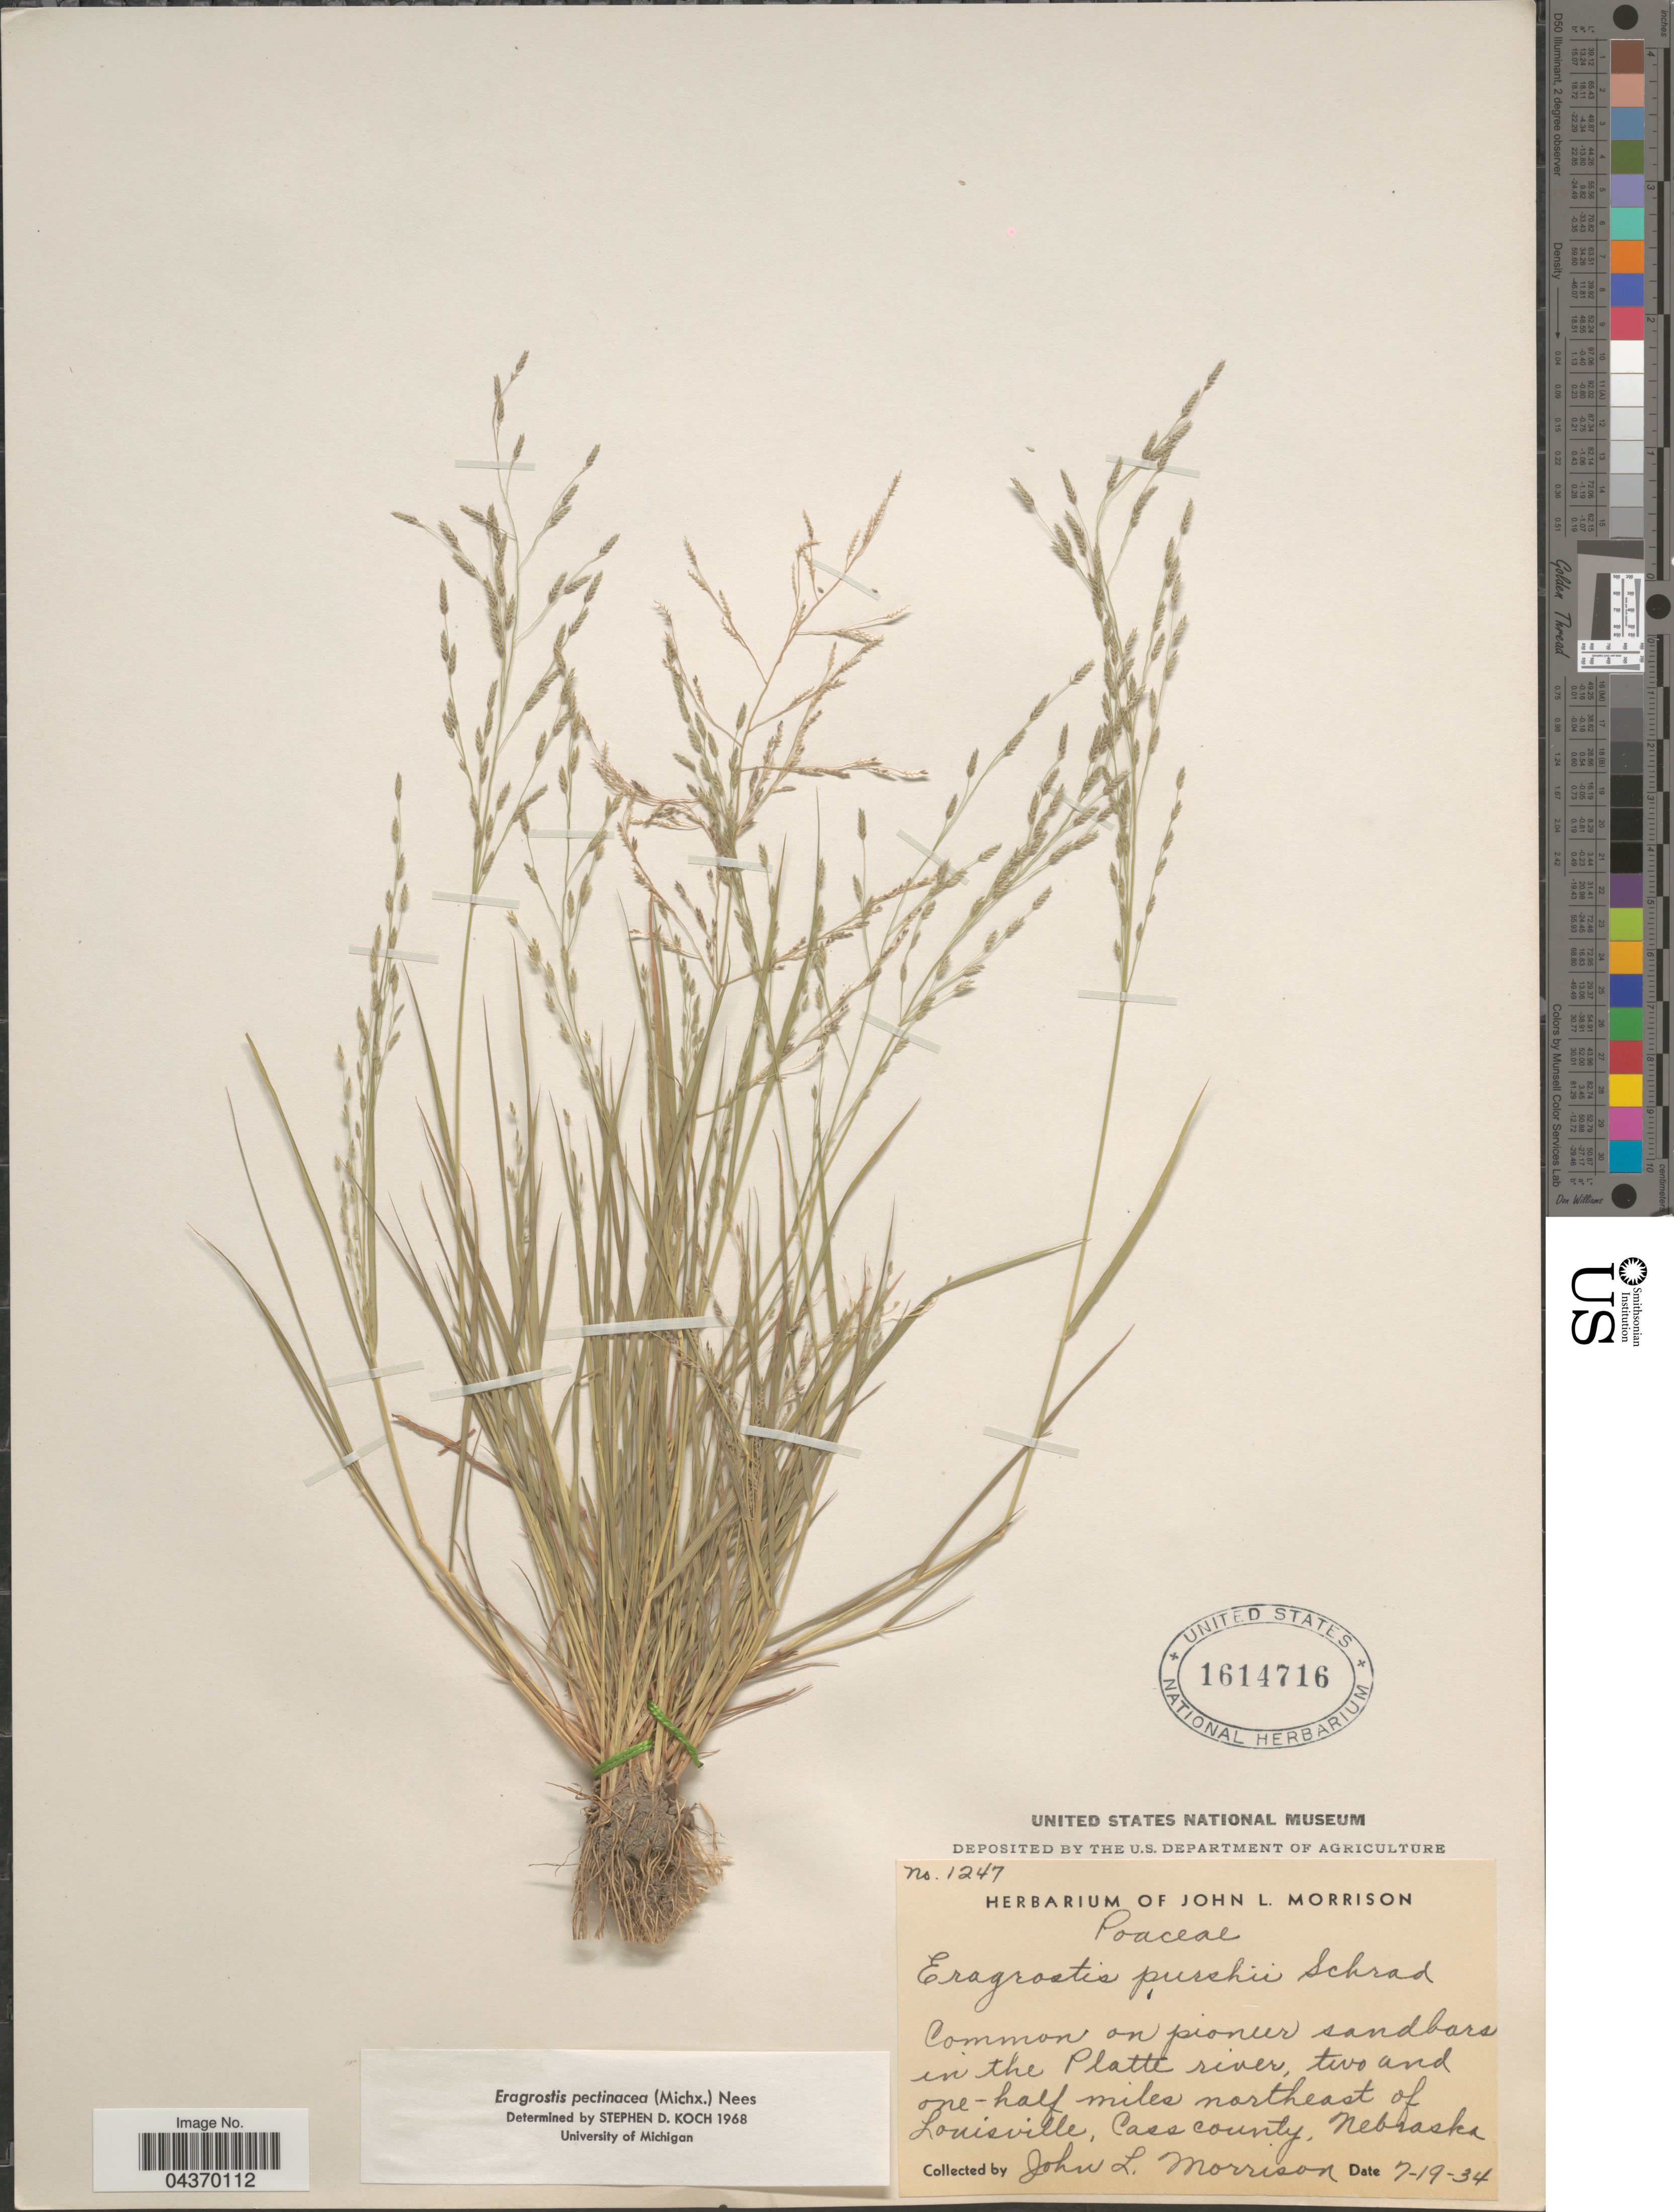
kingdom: Plantae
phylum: Tracheophyta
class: Liliopsida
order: Poales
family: Poaceae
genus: Eragrostis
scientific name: Eragrostis pectinacea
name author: (Michx.) Nees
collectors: J. Morrison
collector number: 1247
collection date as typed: Transcribed d/m/y: 19/7/34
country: United States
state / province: Nebraska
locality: Common on pioneer sandbars in the Platte river, two and one-half miles northeast of Louisville, Cass county.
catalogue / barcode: US 1614716